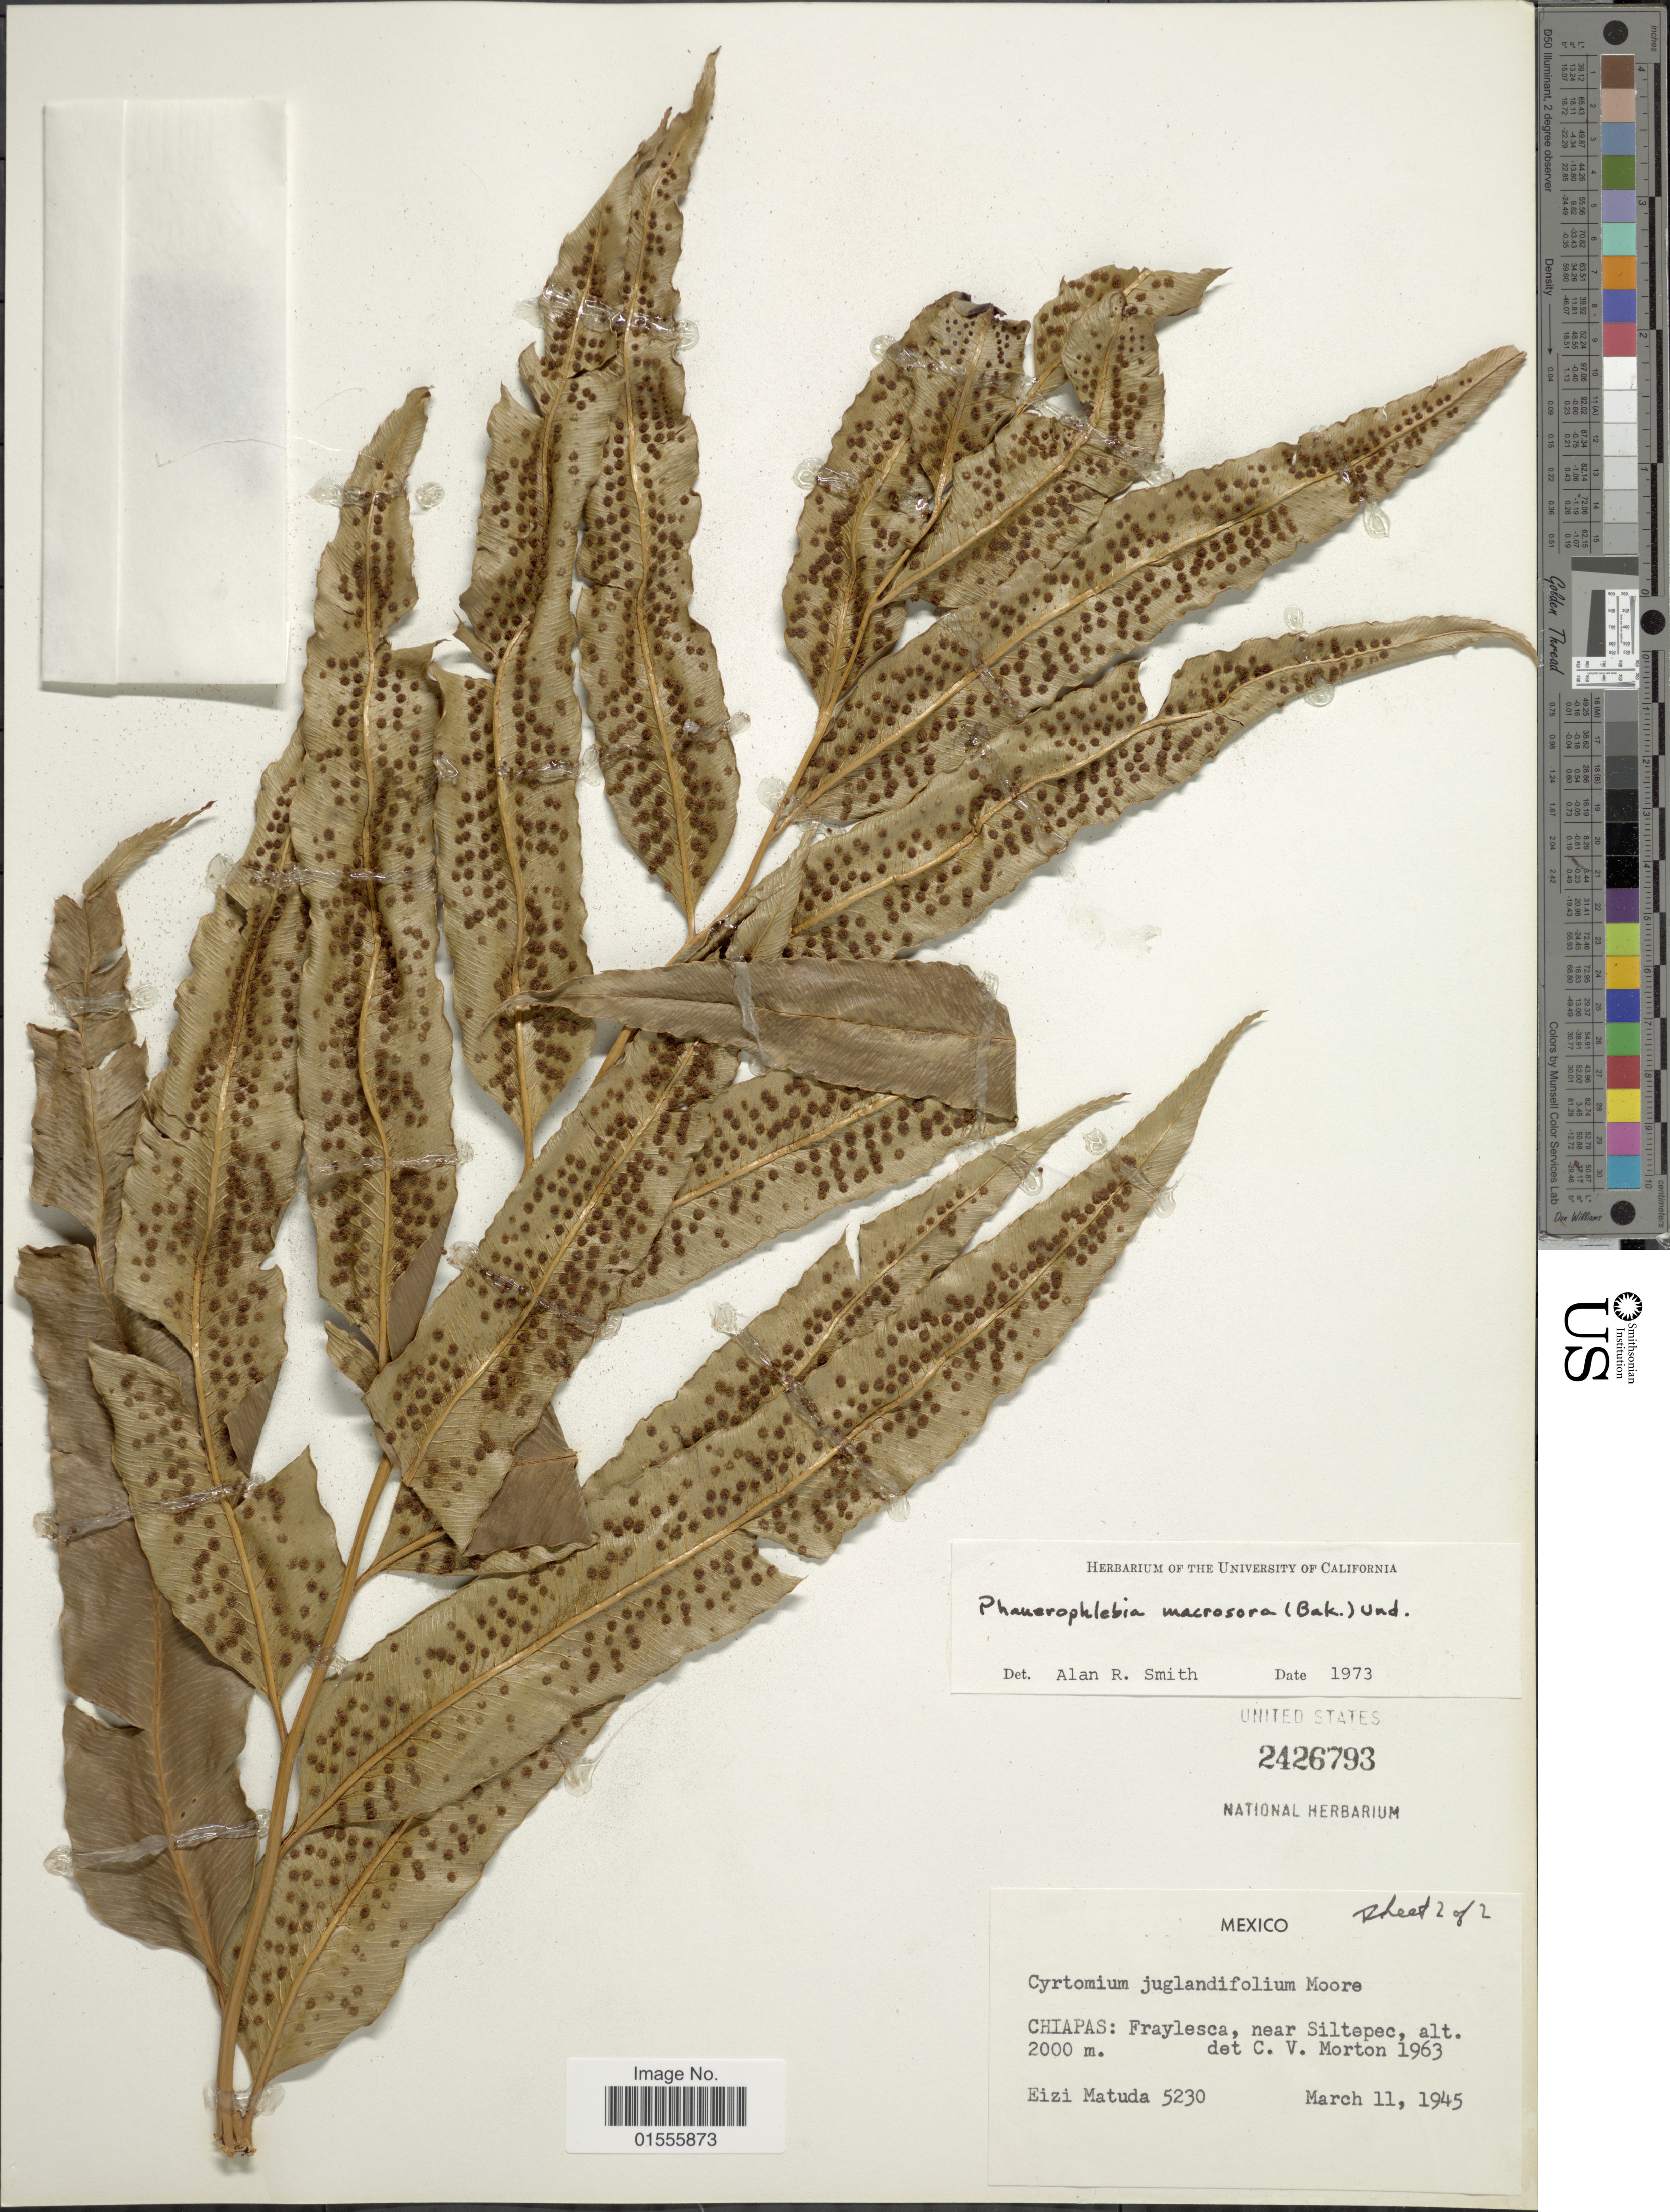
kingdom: Plantae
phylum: Tracheophyta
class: Polypodiopsida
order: Polypodiales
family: Dryopteridaceae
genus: Phanerophlebia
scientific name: Phanerophlebia macrosora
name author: (Baker) Underw.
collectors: E. Matuda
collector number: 5230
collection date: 1945-03-11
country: Mexico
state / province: Chiapas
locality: Fraylesca, near Siltepec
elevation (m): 2000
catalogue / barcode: US 2426793